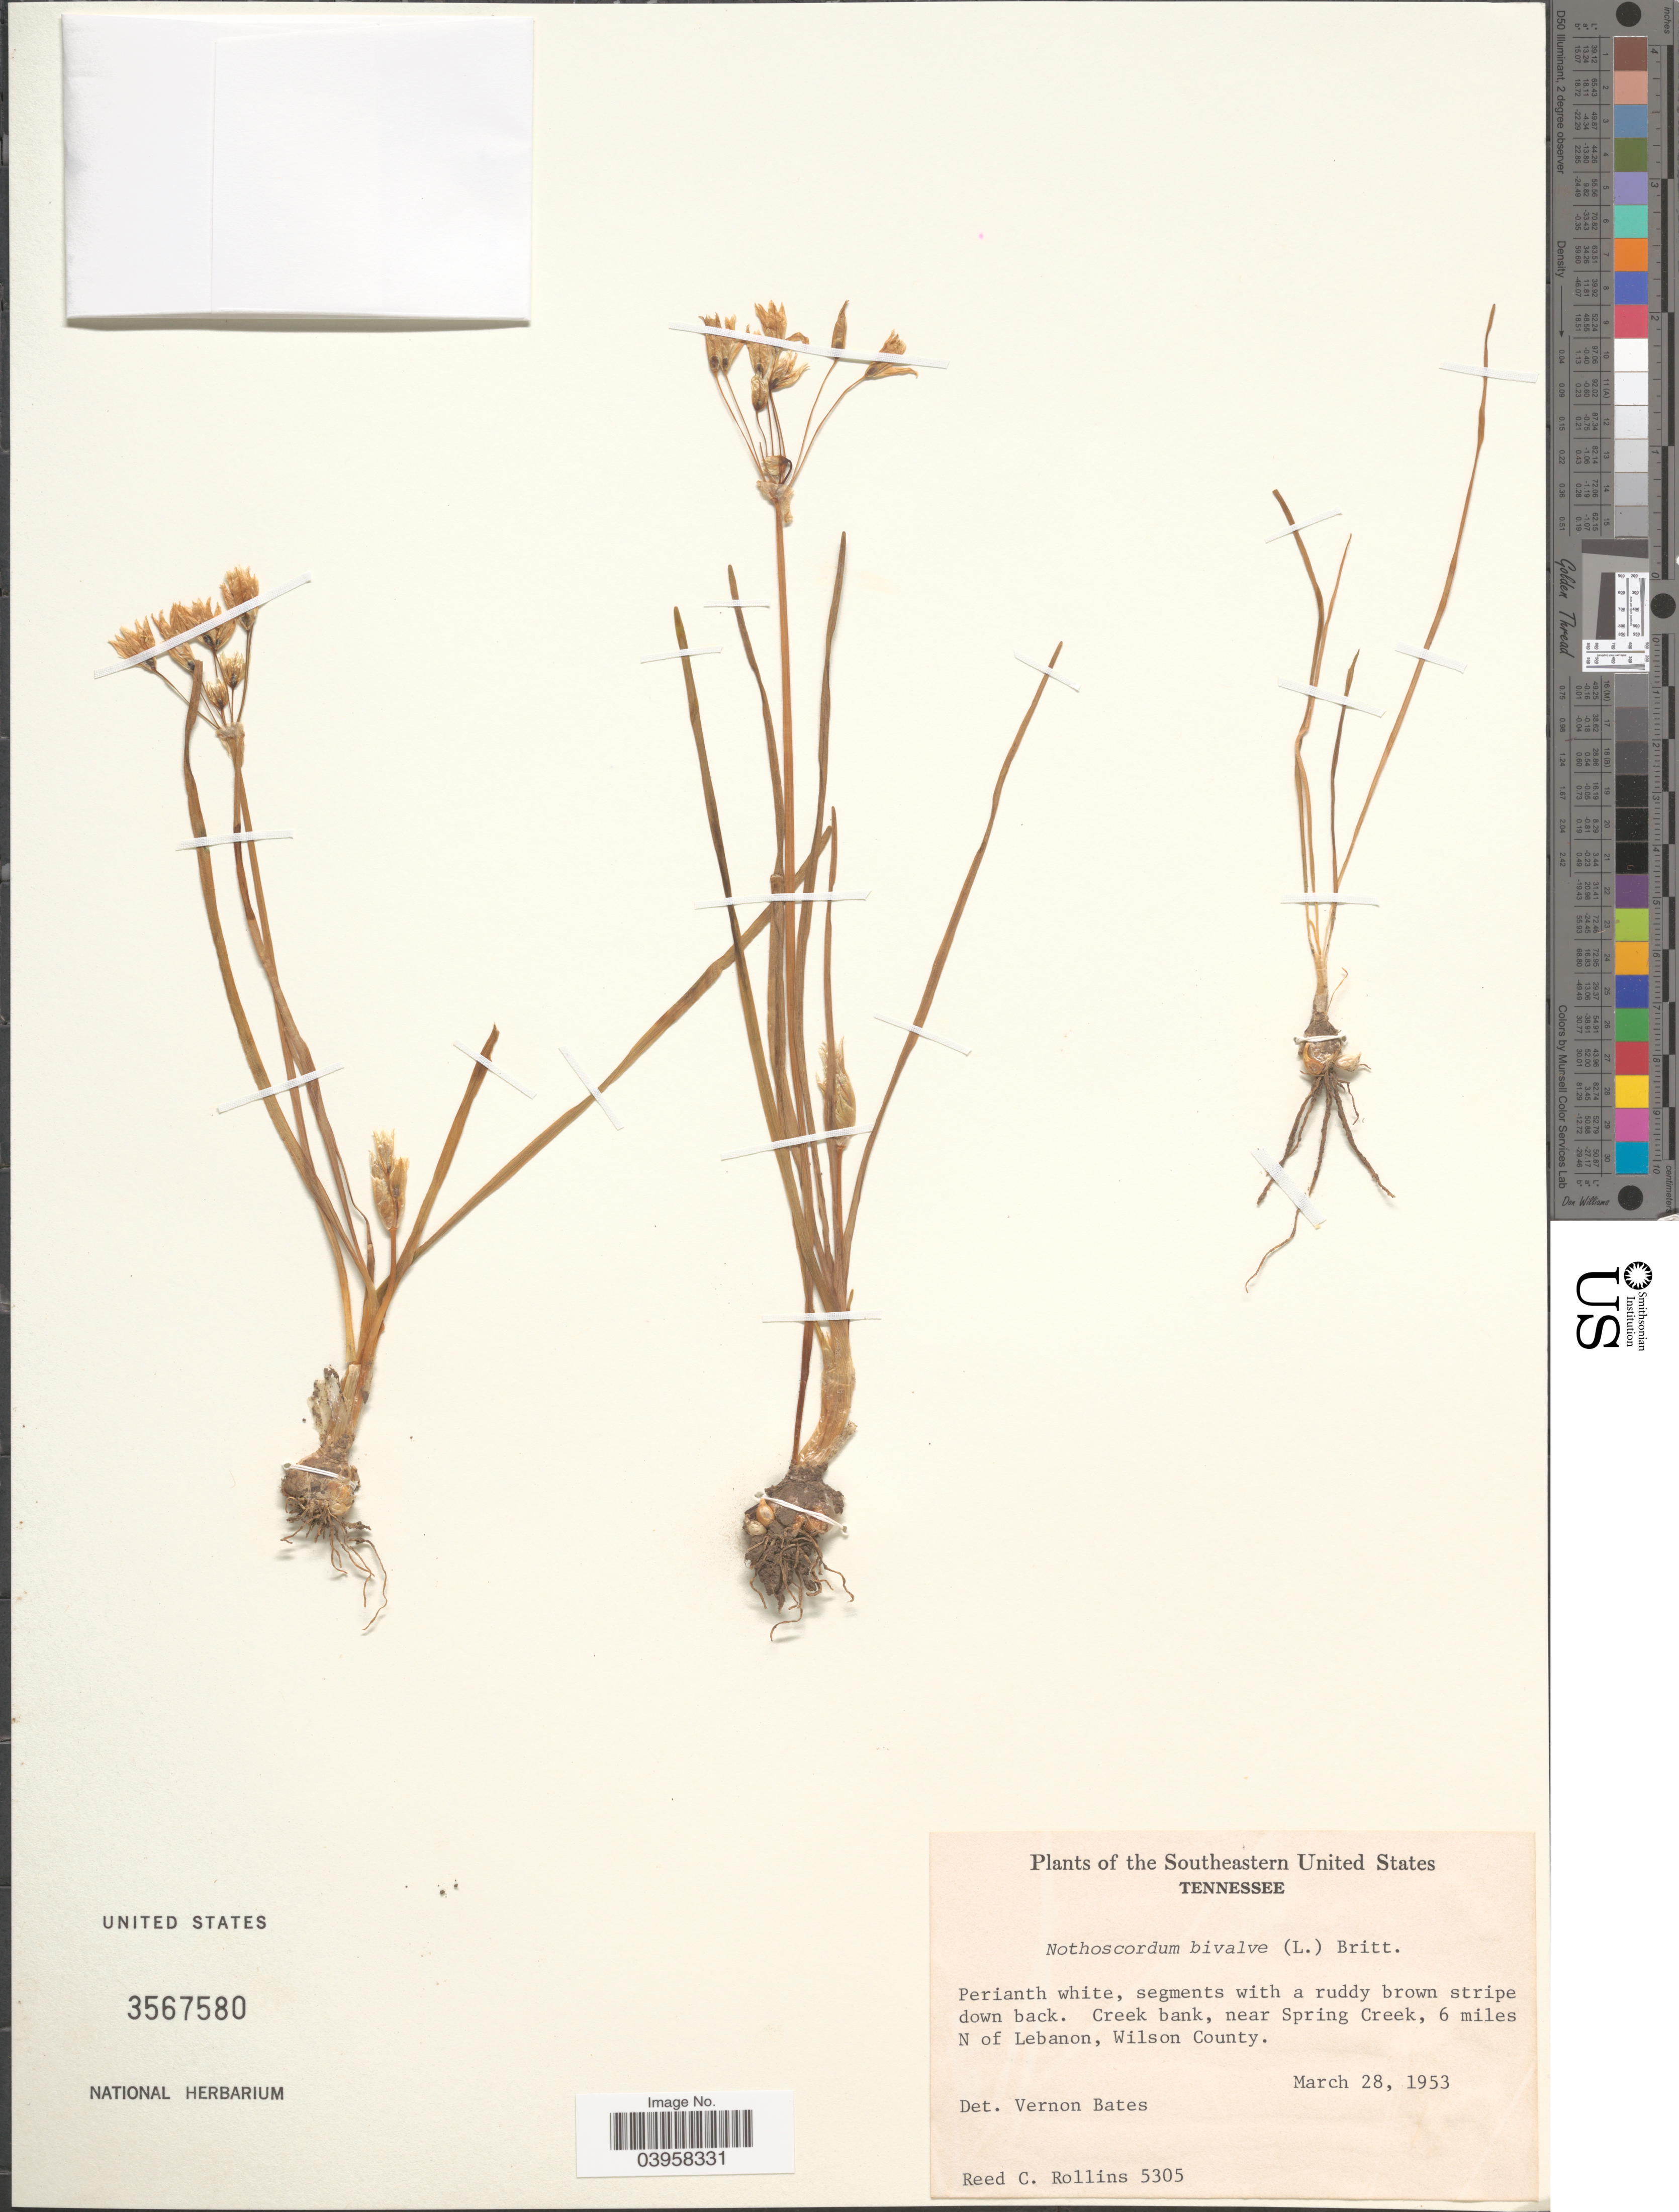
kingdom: Plantae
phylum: Tracheophyta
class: Liliopsida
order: Asparagales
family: Amaryllidaceae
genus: Nothoscordum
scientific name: Nothoscordum bivalve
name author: (L.) Britton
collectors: R. C. Rollins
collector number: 5305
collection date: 1953-03-28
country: United States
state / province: Tennessee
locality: Southeastern United States. Creek bank, near Spring Creek, 6 miles N of Lebanon, Wilson County.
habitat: creek bank near lake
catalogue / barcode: US 3567580